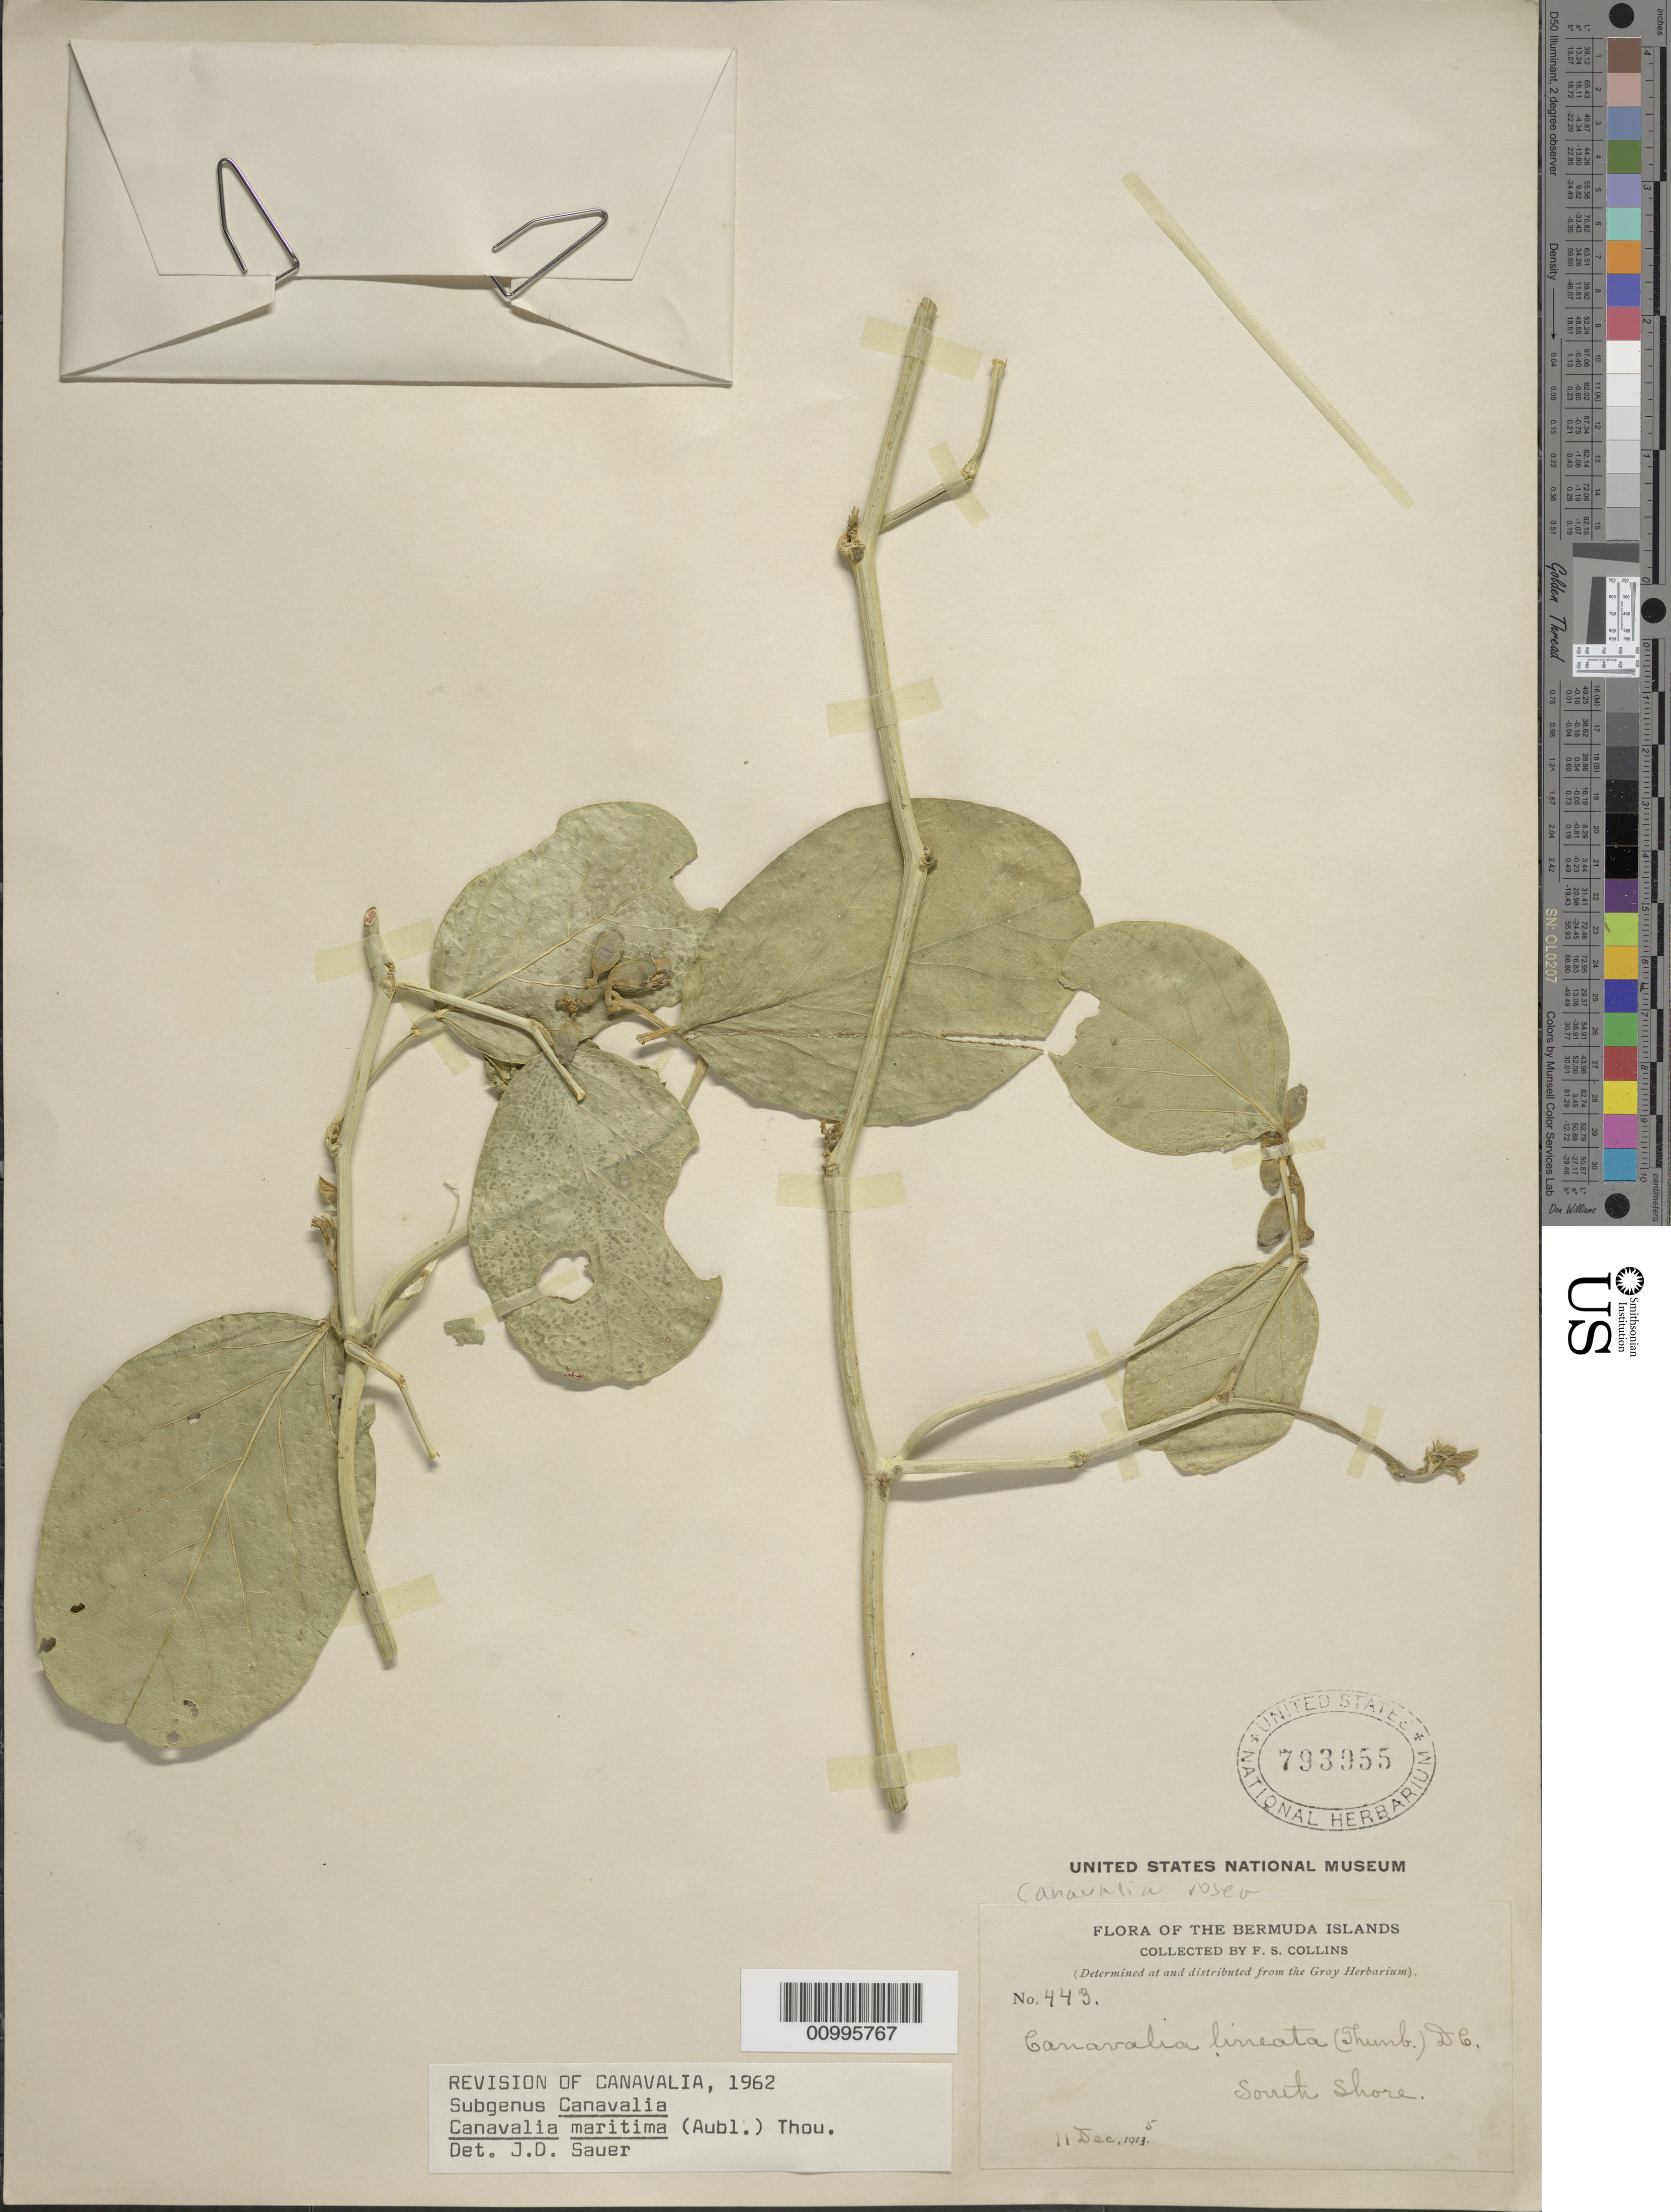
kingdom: Plantae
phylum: Tracheophyta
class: Magnoliopsida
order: Fabales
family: Fabaceae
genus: Canavalia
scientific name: Canavalia rosea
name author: (Sw.) DC.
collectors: F. Collins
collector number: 443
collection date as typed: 11 Dec 1915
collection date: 1915-12-11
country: Bermuda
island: Bermuda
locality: South Shore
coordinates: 0 N, 0 E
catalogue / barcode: US 793955